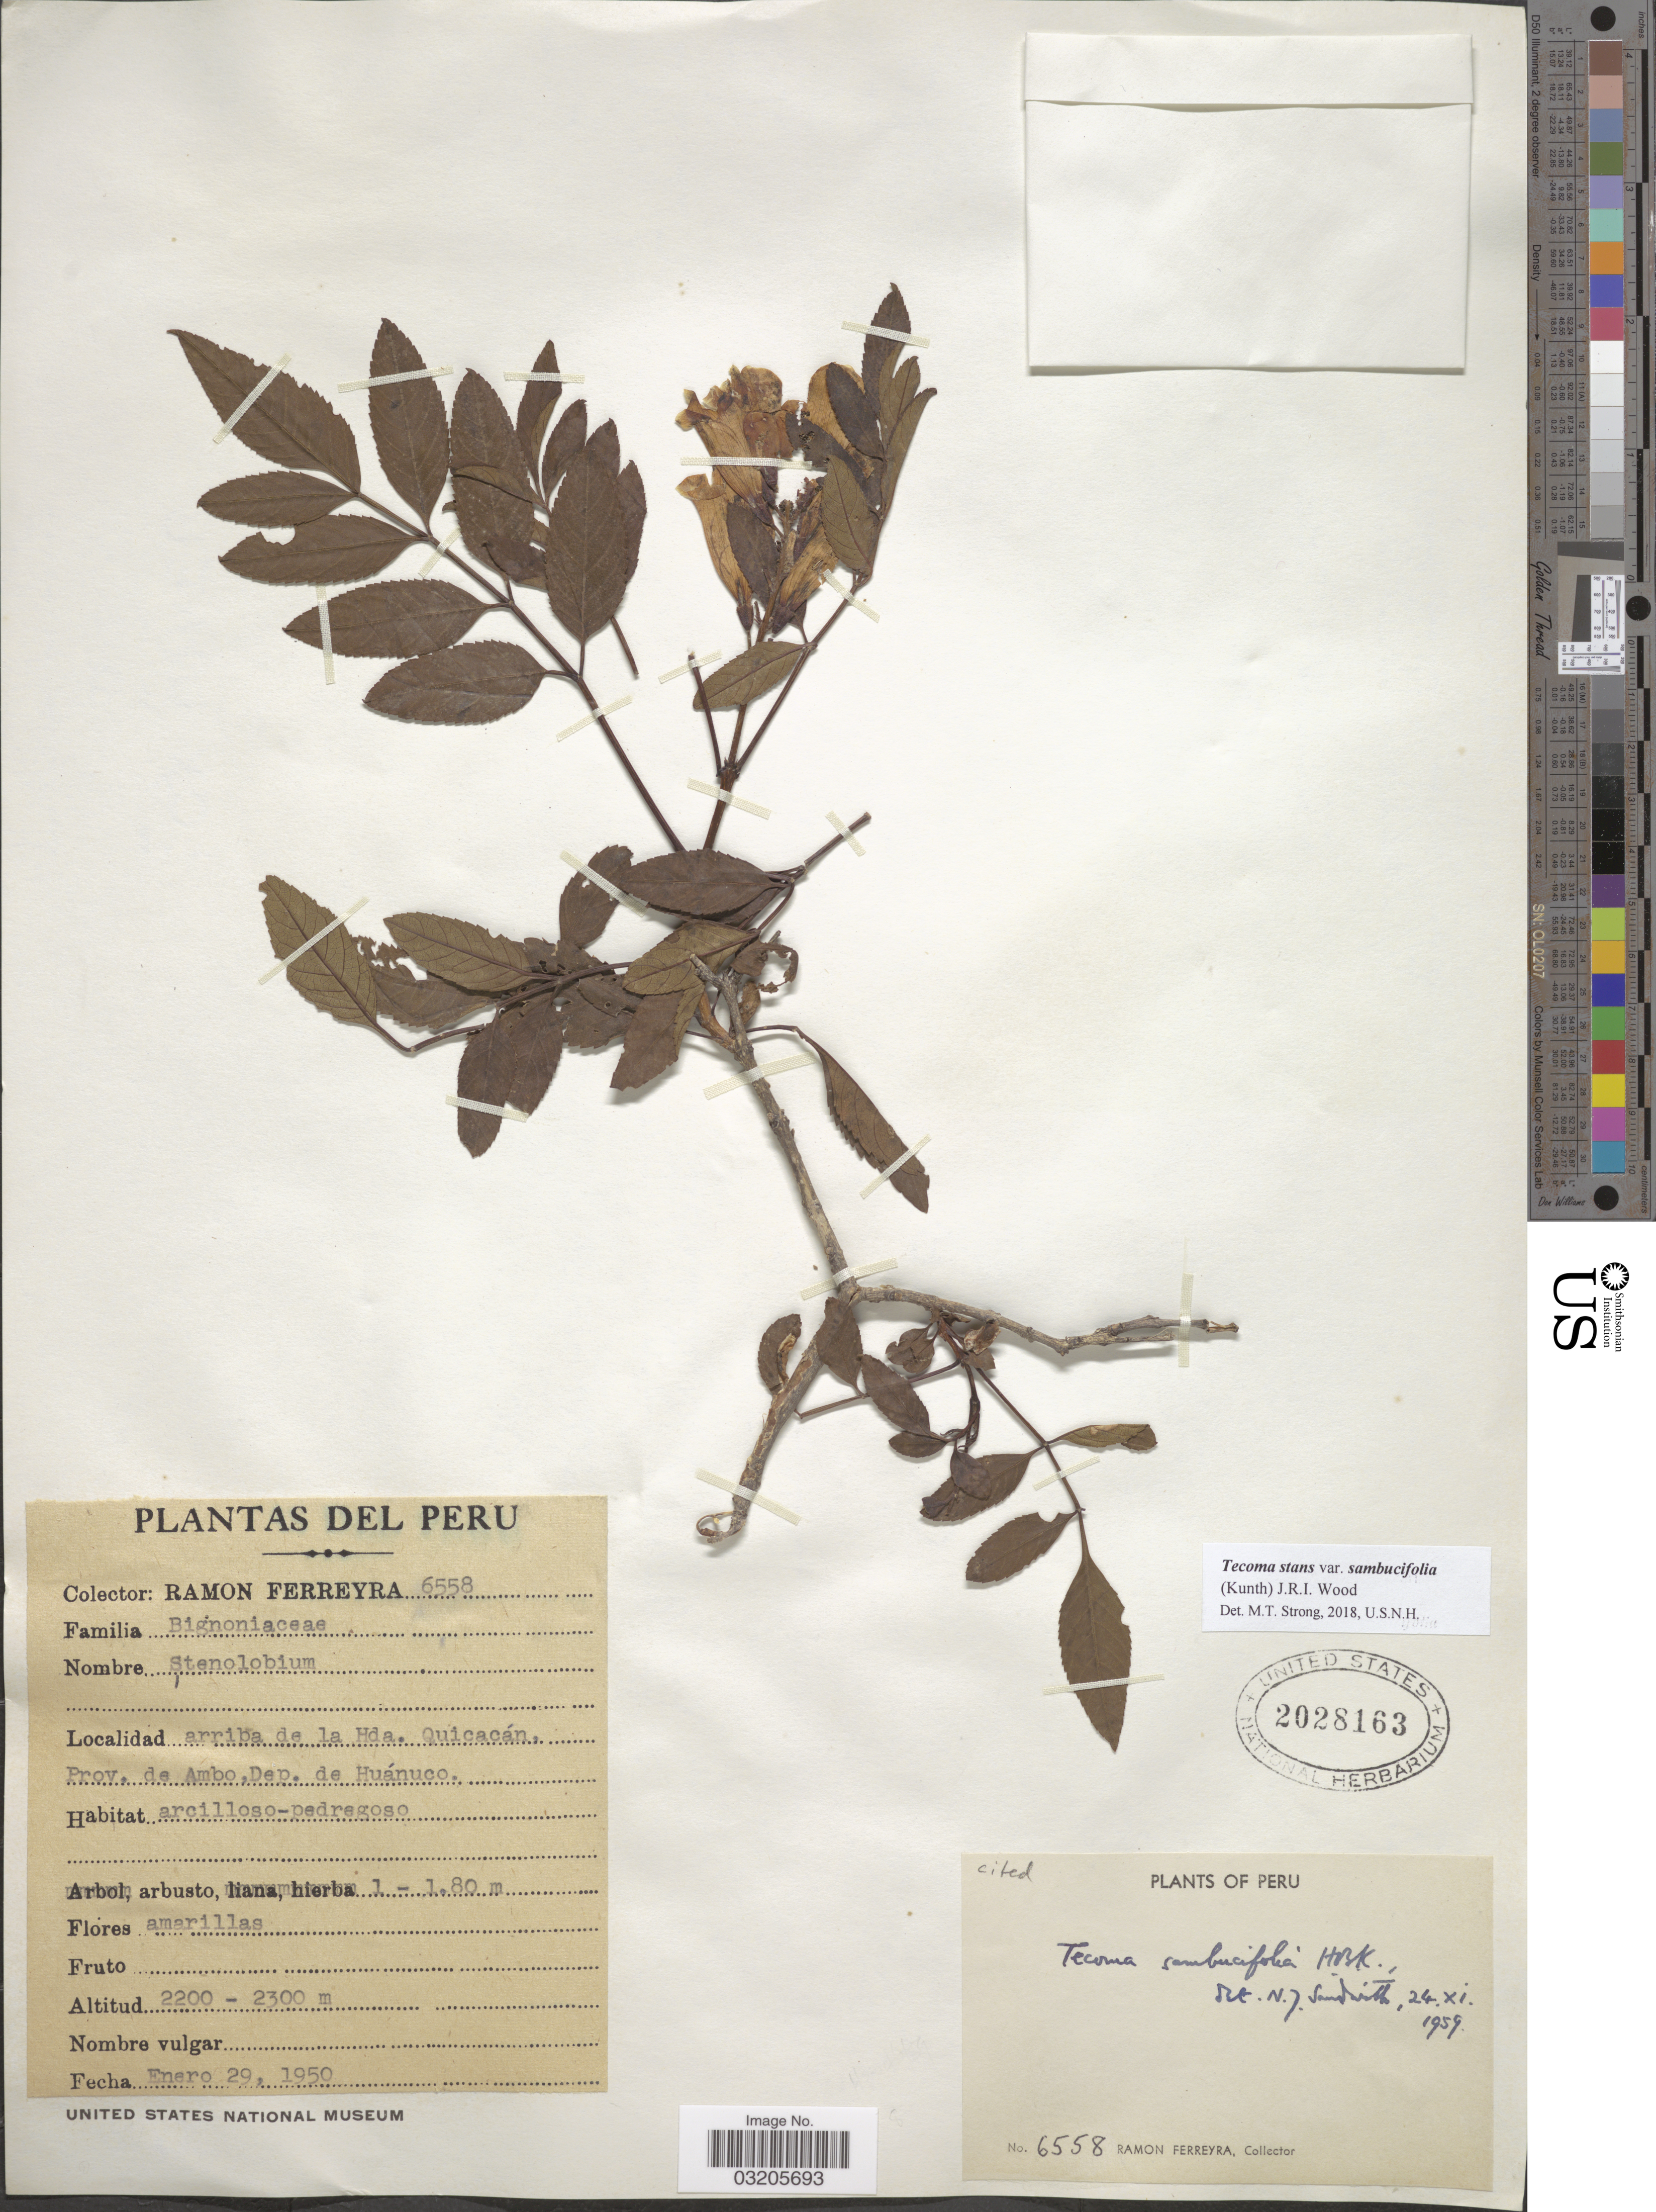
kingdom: Plantae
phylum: Tracheophyta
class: Magnoliopsida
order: Lamiales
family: Bignoniaceae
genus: Tecoma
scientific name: Tecoma stans var. sambucifolia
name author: (Kunth) J.R.I. Wood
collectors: R. A. Ferreyra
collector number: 6558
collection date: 1950-01-29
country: Peru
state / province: Huánuco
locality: Arriba de la Hda. Quicacán, Prov. de Ambo, Dep. de Huánuco.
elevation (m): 2200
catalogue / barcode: US 2028163